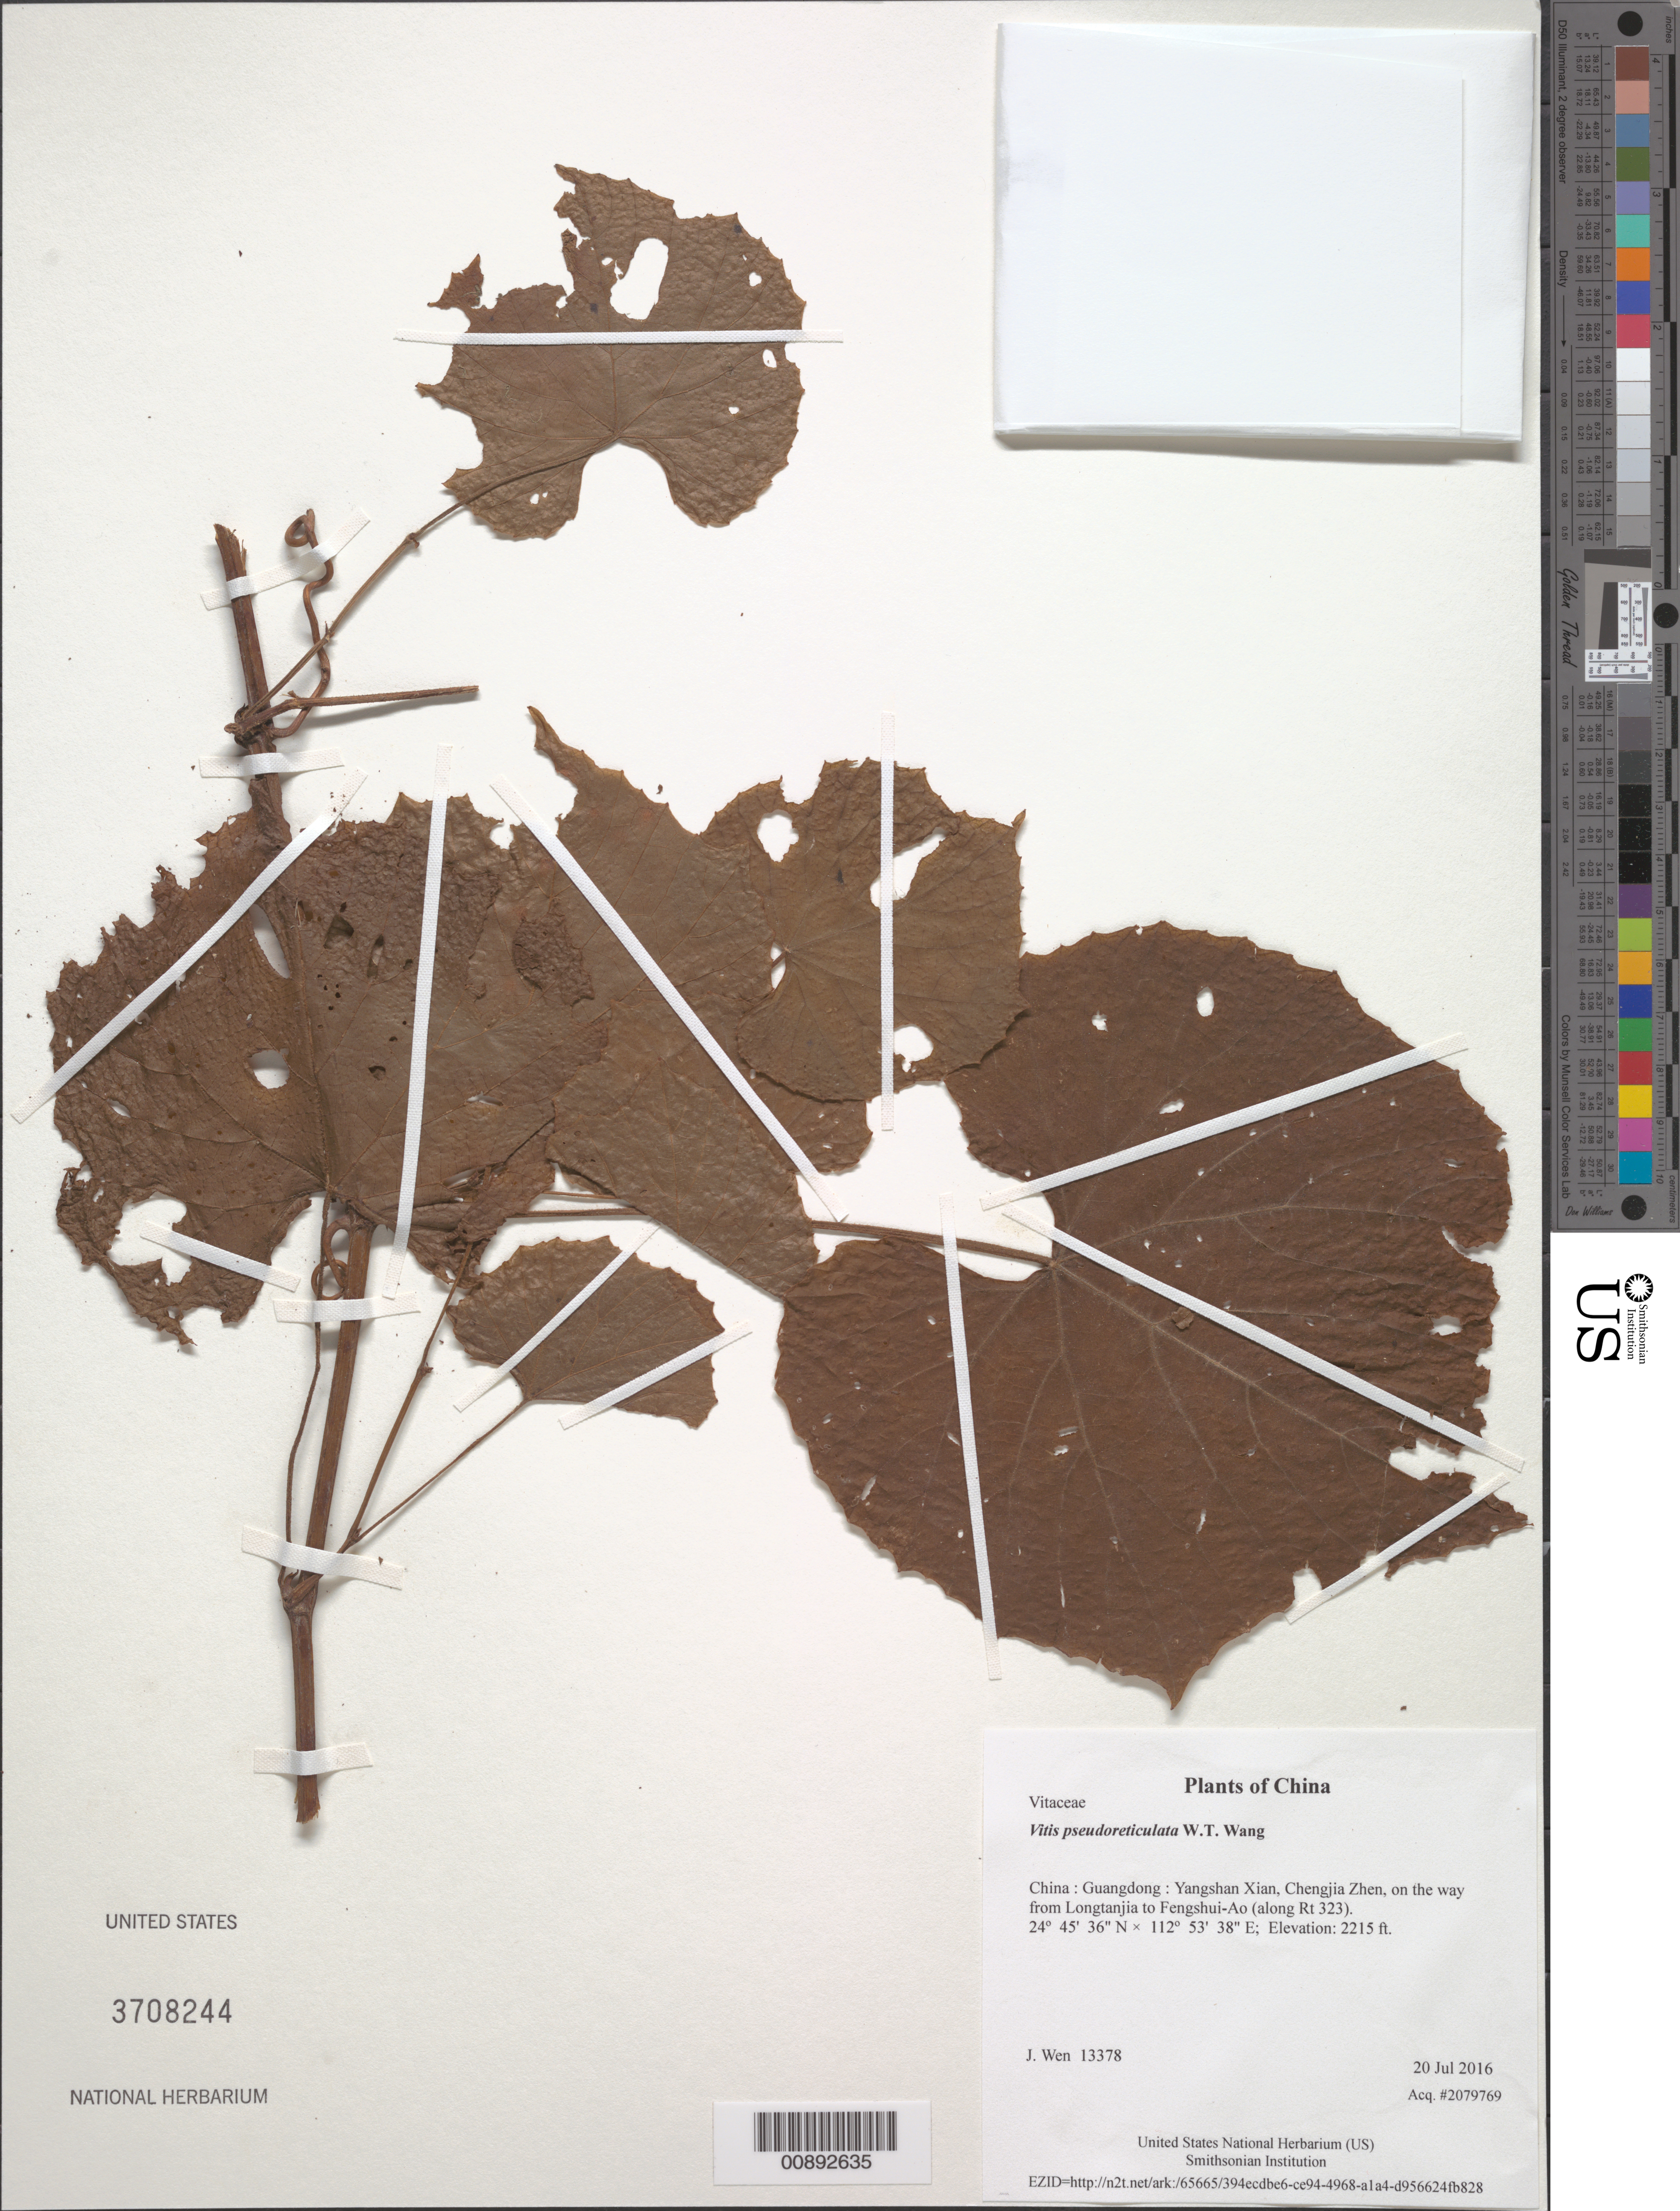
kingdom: Plantae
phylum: Tracheophyta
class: Magnoliopsida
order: Vitales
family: Vitaceae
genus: Vitis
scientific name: Vitis pseudoreticulata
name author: W.T. Wang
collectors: J. Wen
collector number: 13378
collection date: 2016-07-20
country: China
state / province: Guangdong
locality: Yangshan Xian, Chengjia Zhen, on the way from Longtanjia to Fengshui-Ao (along Rt 323)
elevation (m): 675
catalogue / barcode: US 3708244